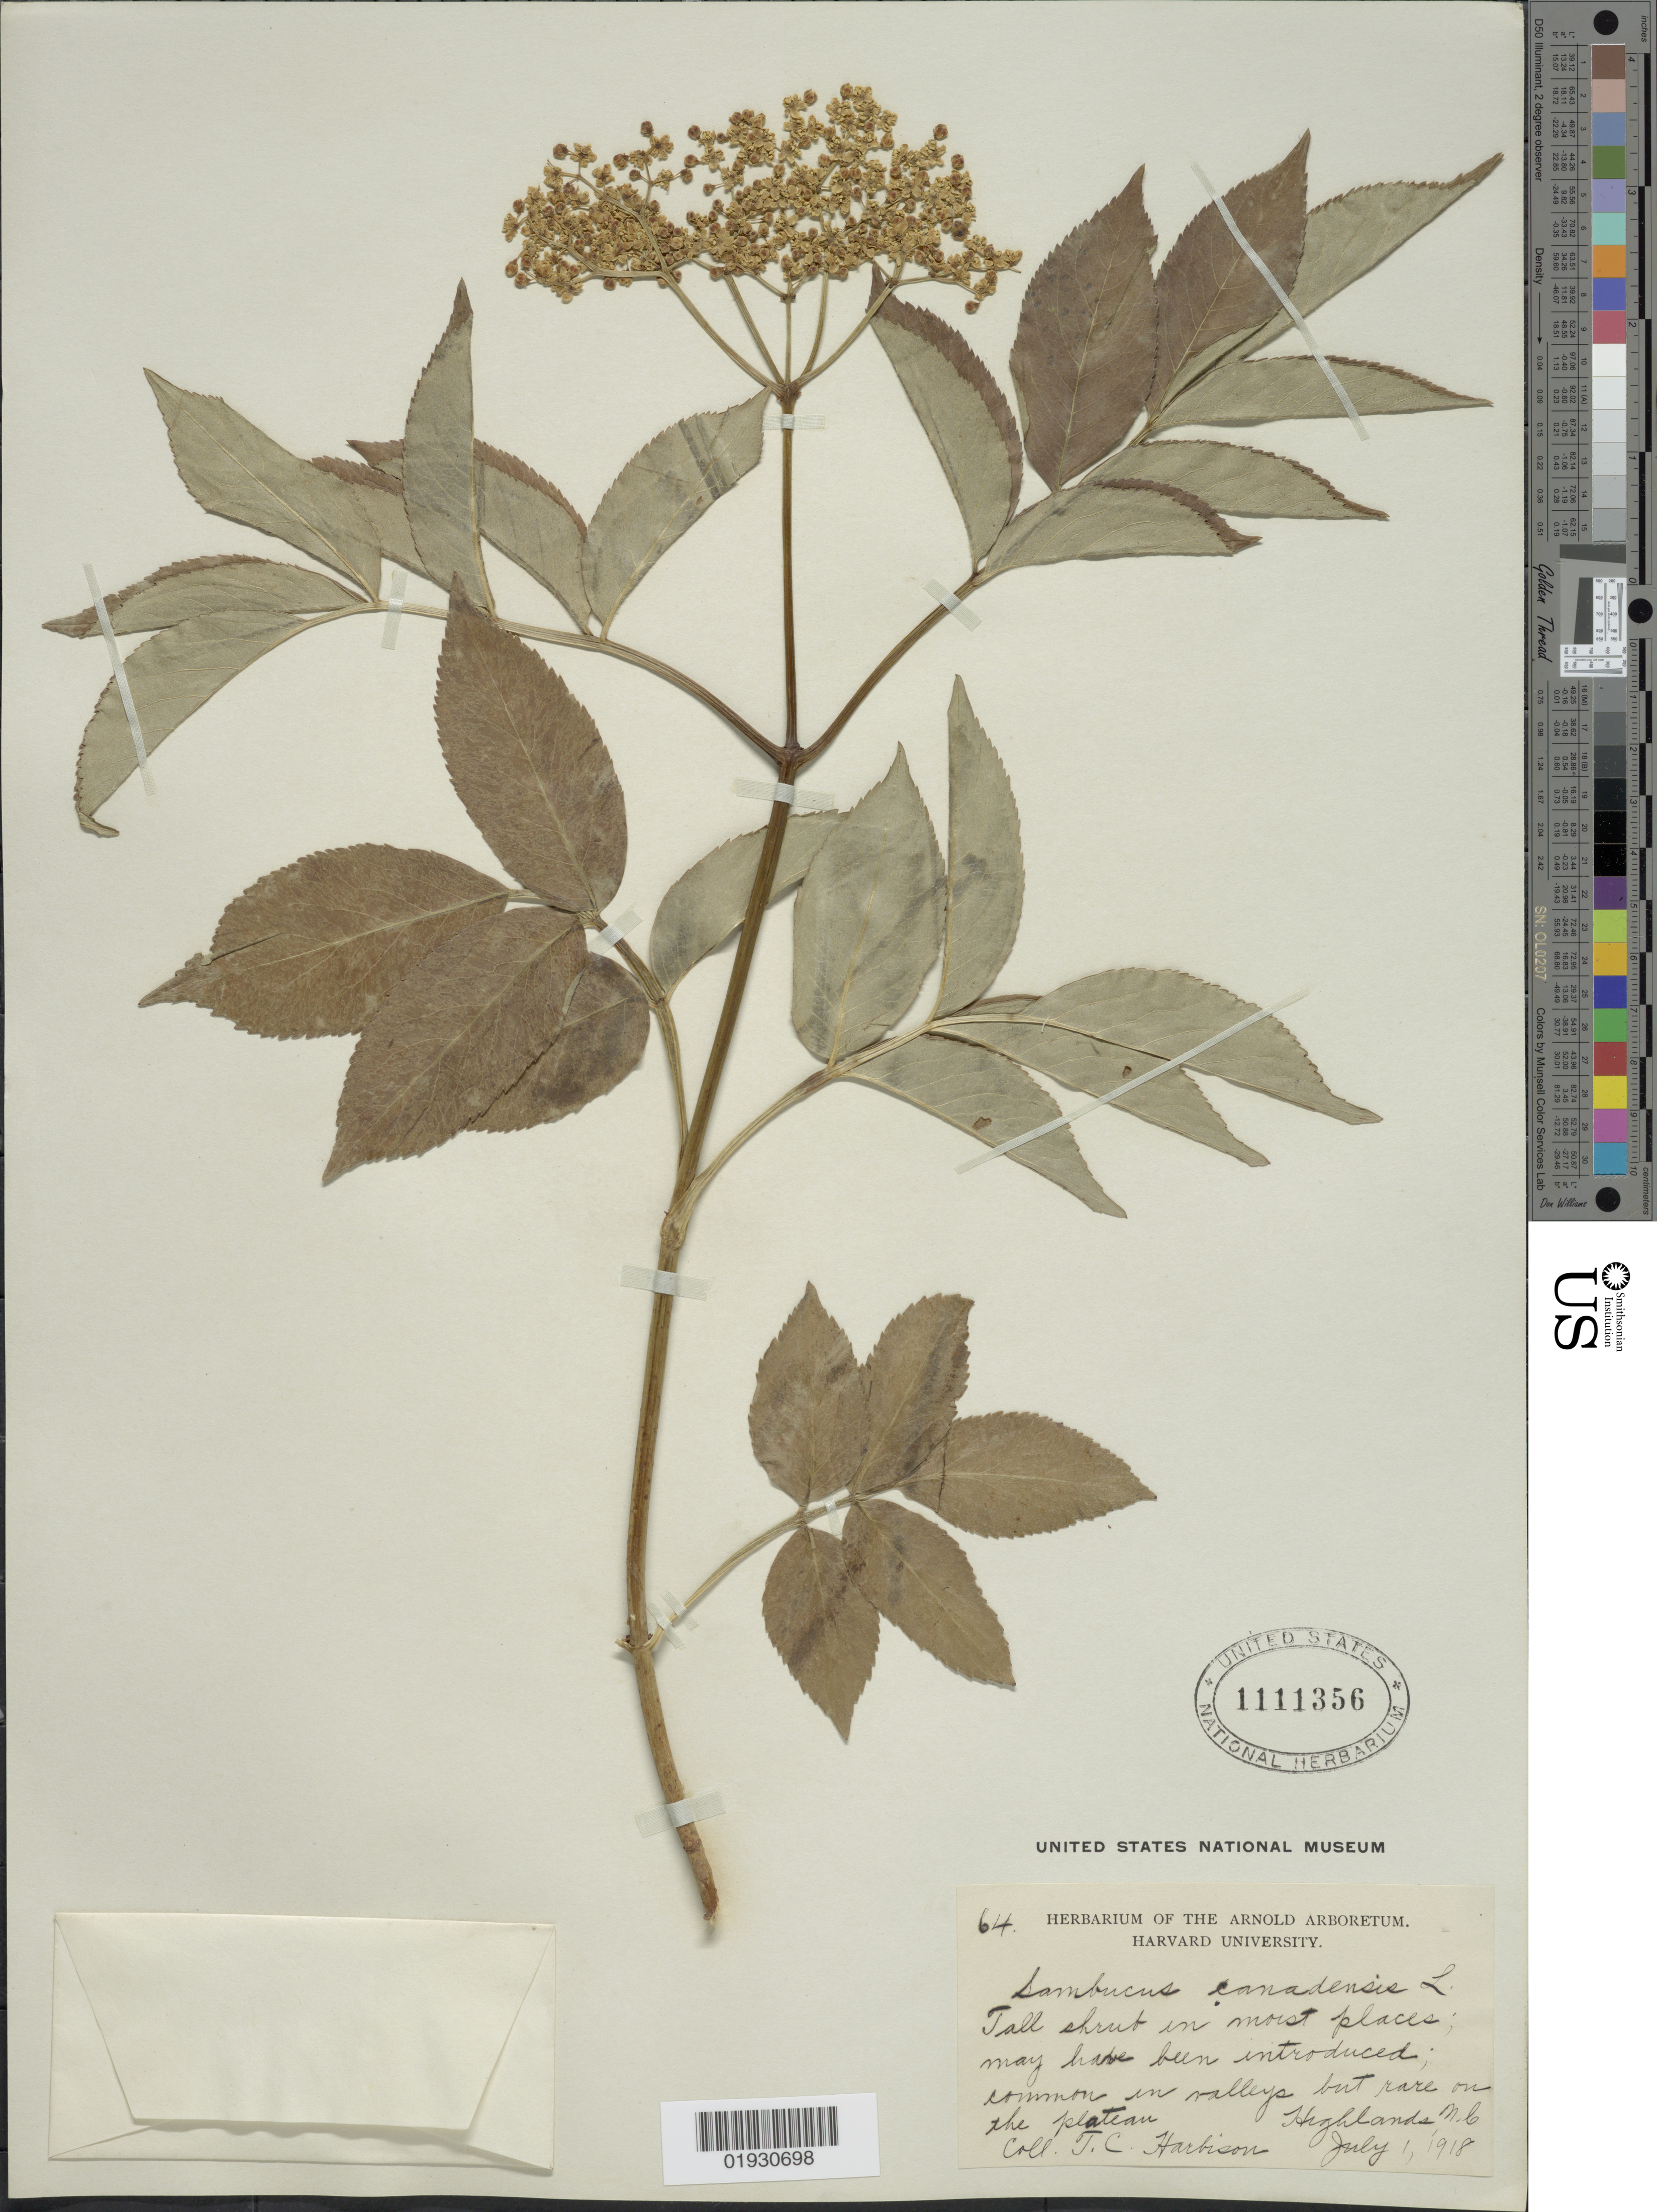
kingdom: Plantae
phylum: Tracheophyta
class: Magnoliopsida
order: Dipsacales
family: Viburnaceae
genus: Sambucus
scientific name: Sambucus canadensis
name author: L.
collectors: T. Harbison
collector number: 64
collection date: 1918-07-01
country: United States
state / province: North Carolina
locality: Highlands, N.C.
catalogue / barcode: US 1111356